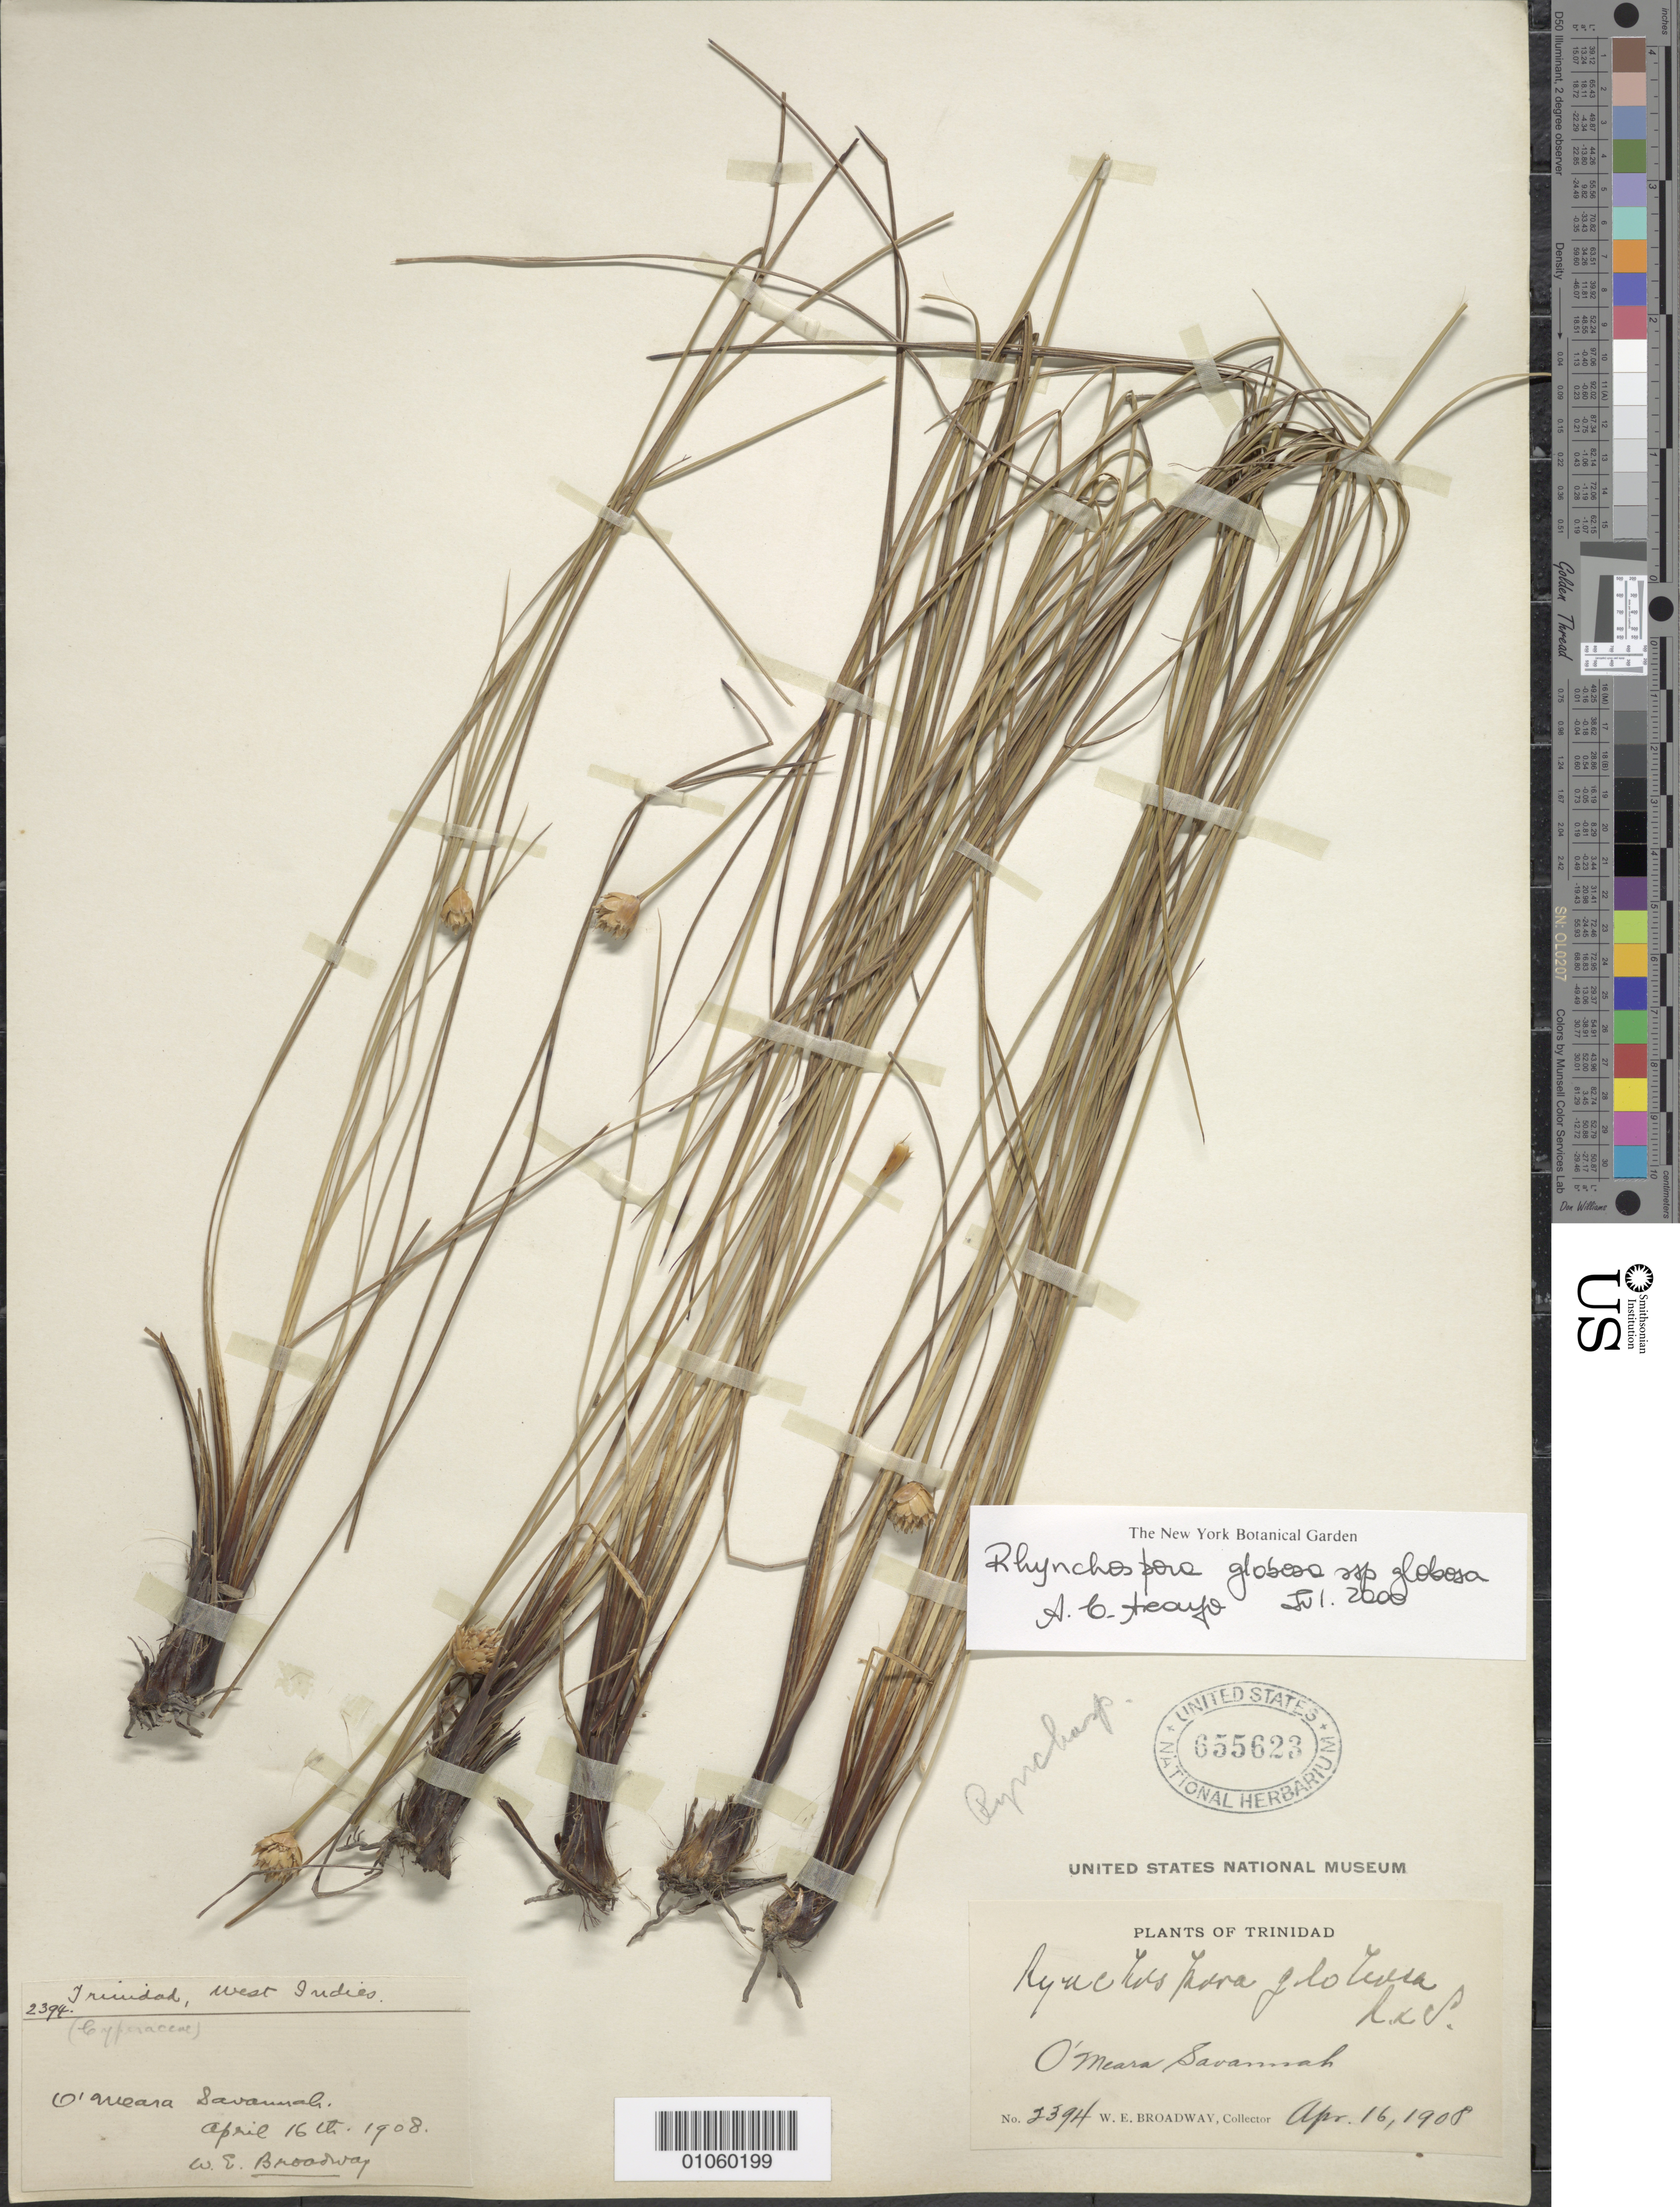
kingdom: Plantae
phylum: Tracheophyta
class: Liliopsida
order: Poales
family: Cyperaceae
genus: Rhynchospora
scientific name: Rhynchospora globosa var. globosa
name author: (Kunth) Roem. & Schult.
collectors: W. E. Broadway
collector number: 2394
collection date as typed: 16 Apr 1908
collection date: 1908-04-16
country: Trinidad and Tobago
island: Trinidad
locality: O'Meara Savannah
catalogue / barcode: US 655623